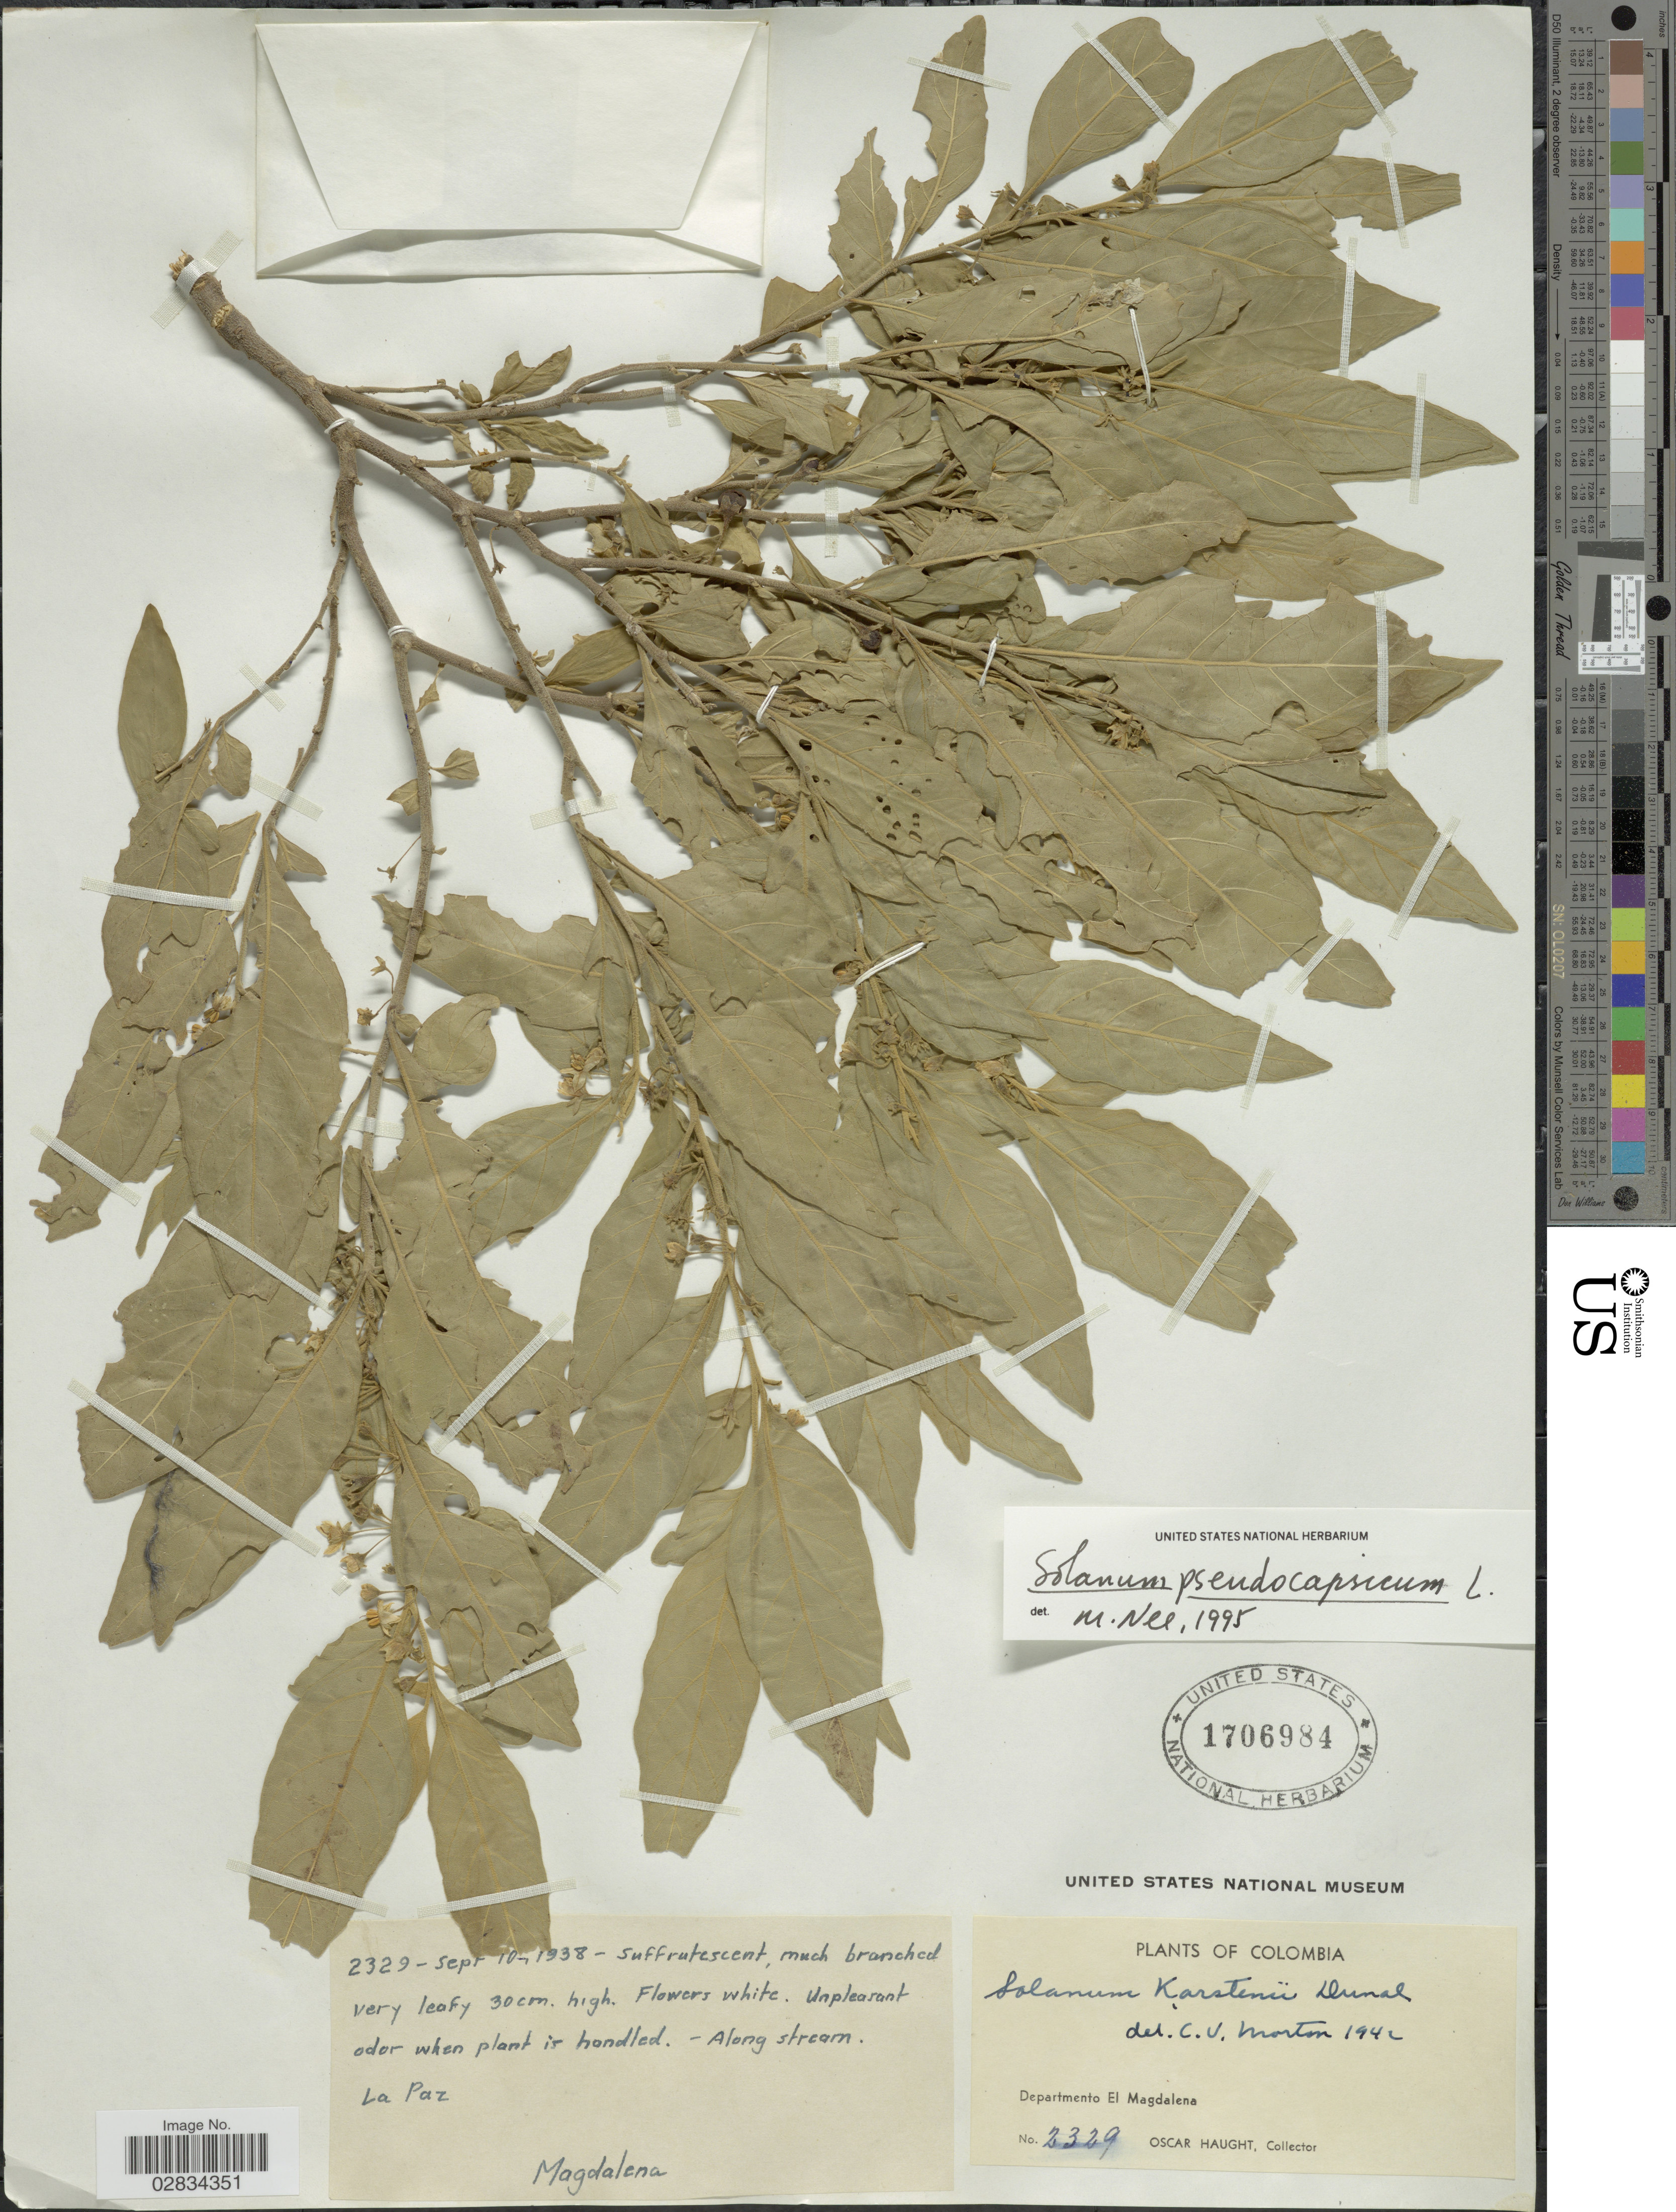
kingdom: Plantae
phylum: Tracheophyta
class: Magnoliopsida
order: Solanales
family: Solanaceae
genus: Solanum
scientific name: Solanum pseudocapsicum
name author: L.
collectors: O. L. Haught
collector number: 2329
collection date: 1938-09-10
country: Colombia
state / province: Magdalena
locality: Departamento El Magdalena. Along stream. La Paz.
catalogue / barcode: US 1706984